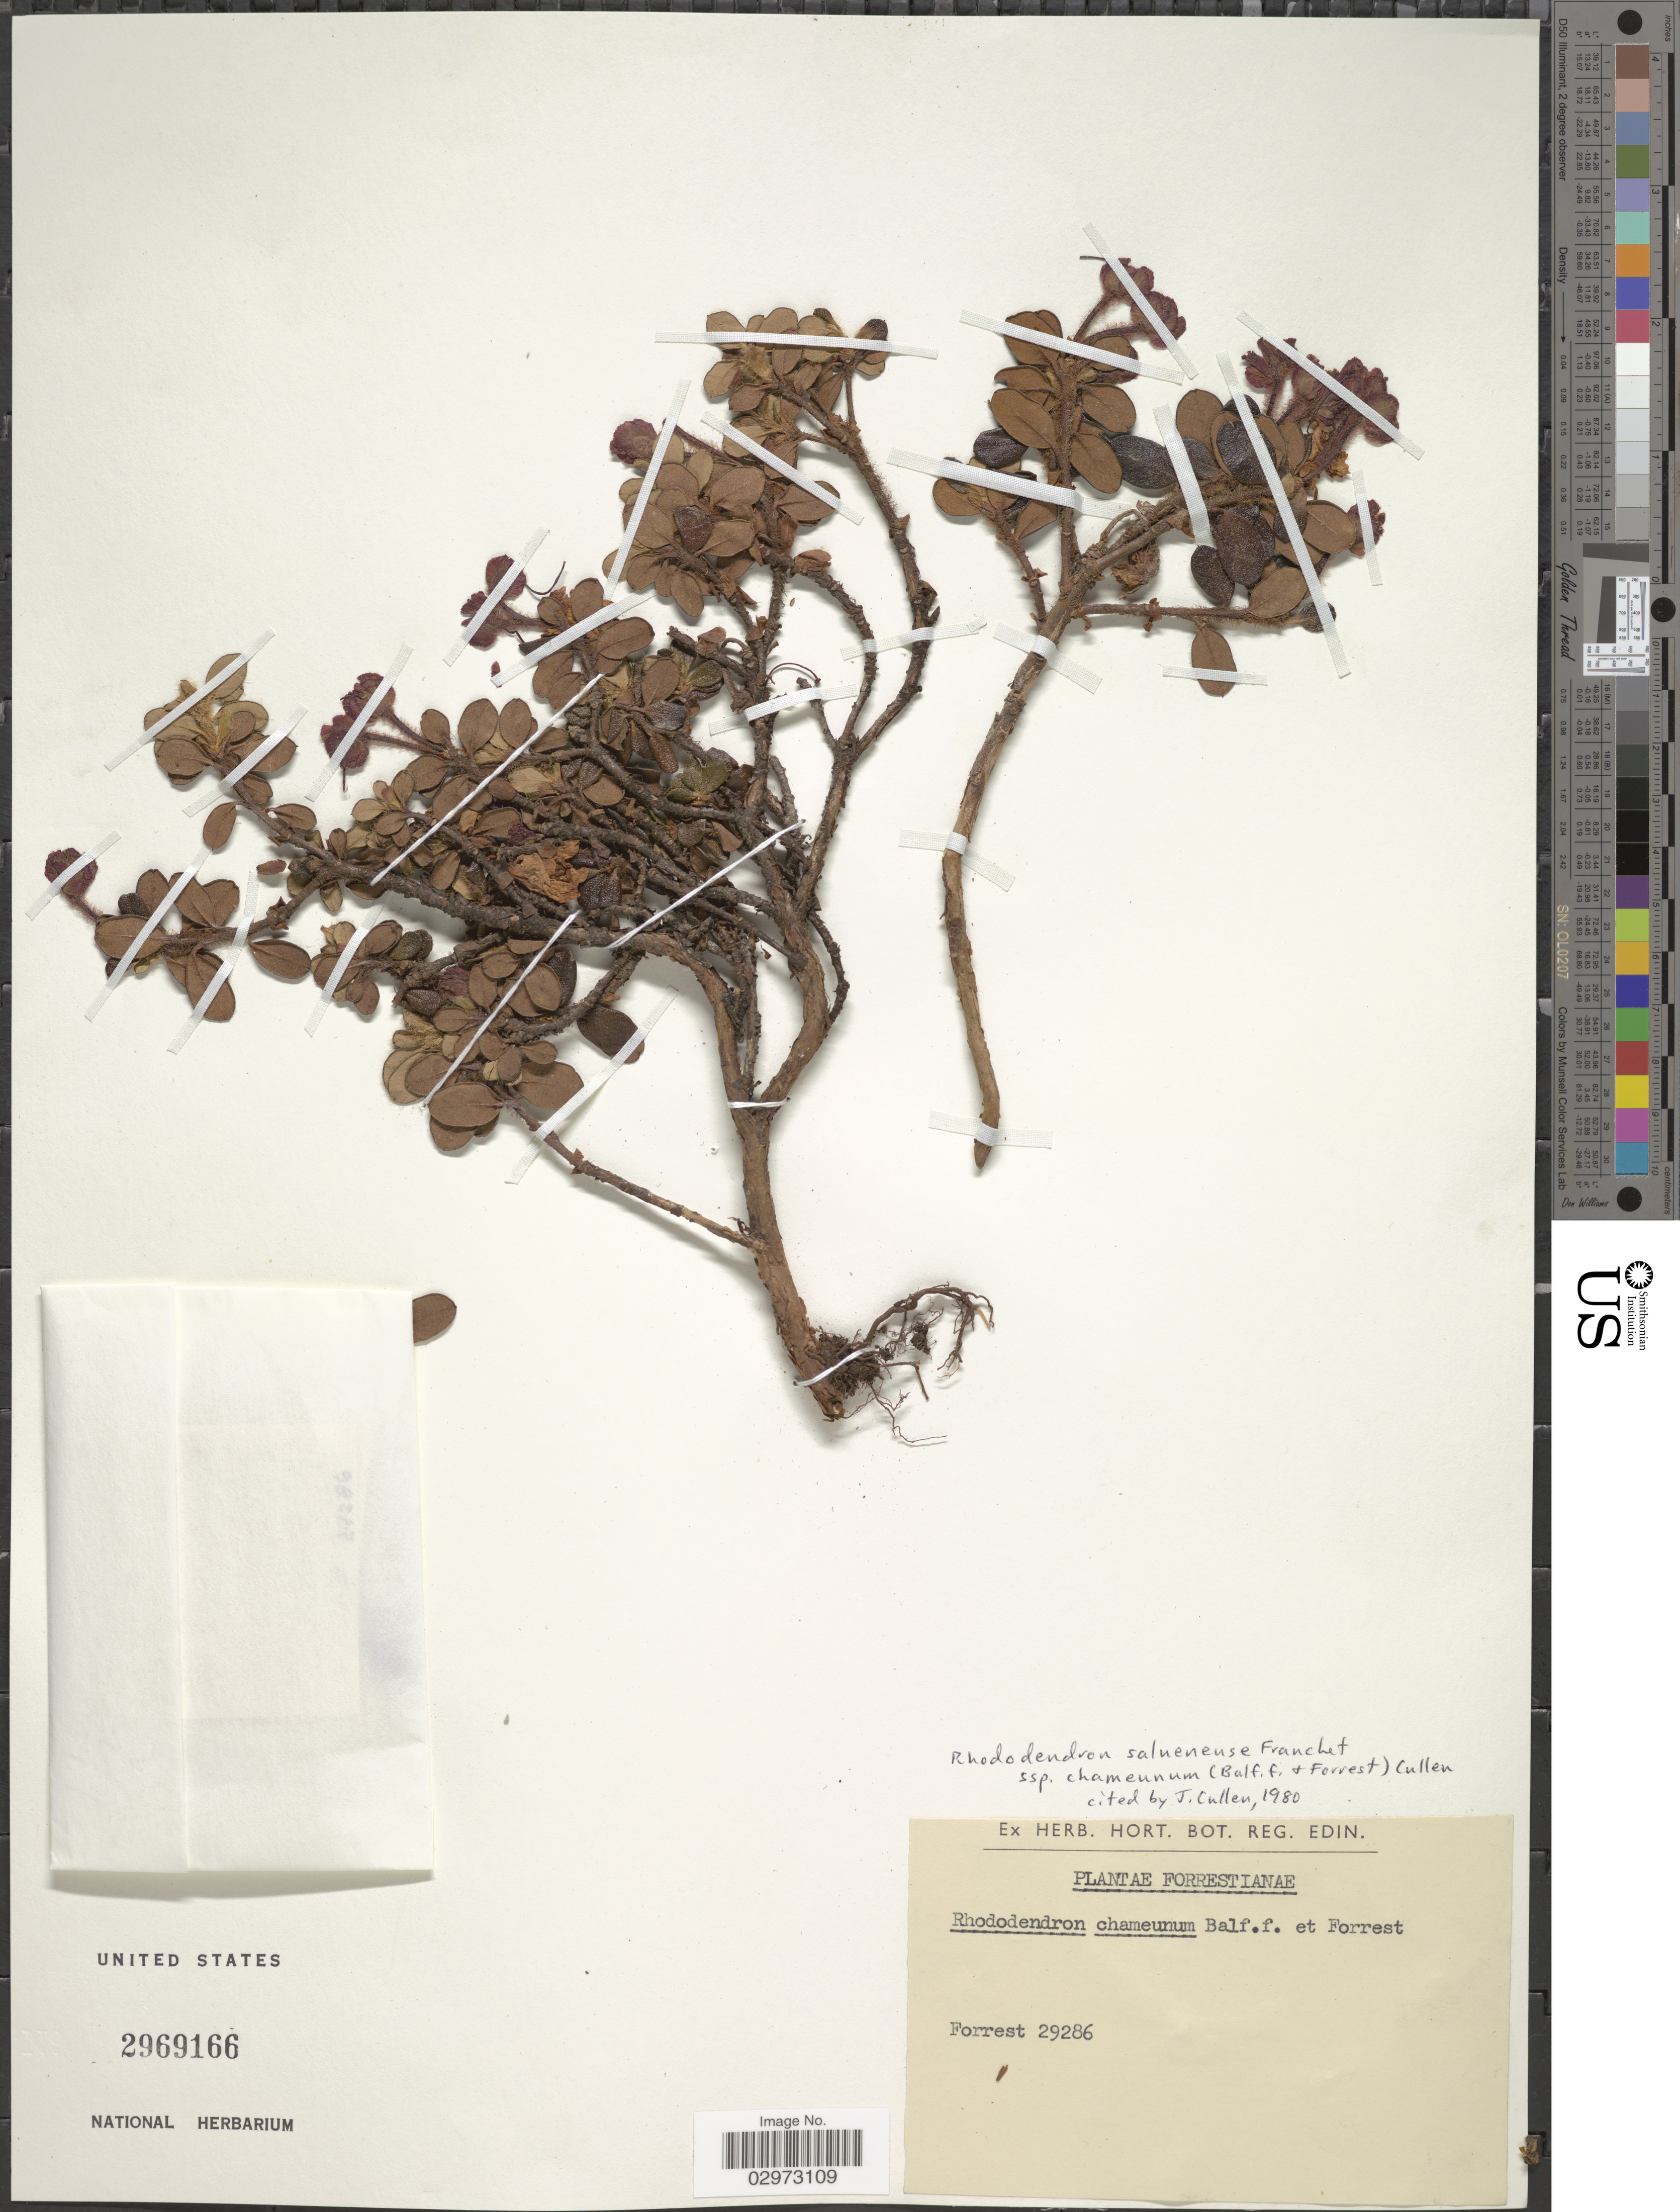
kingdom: Plantae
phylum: Tracheophyta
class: Magnoliopsida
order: Ericales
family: Ericaceae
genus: Rhododendron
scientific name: Rhododendron saluenense subsp. chameunum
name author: (Balf. f. & Forrest) Cullen in Cullen & D.F.Chamb.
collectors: -. Forrest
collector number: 29286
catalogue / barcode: US 2969166